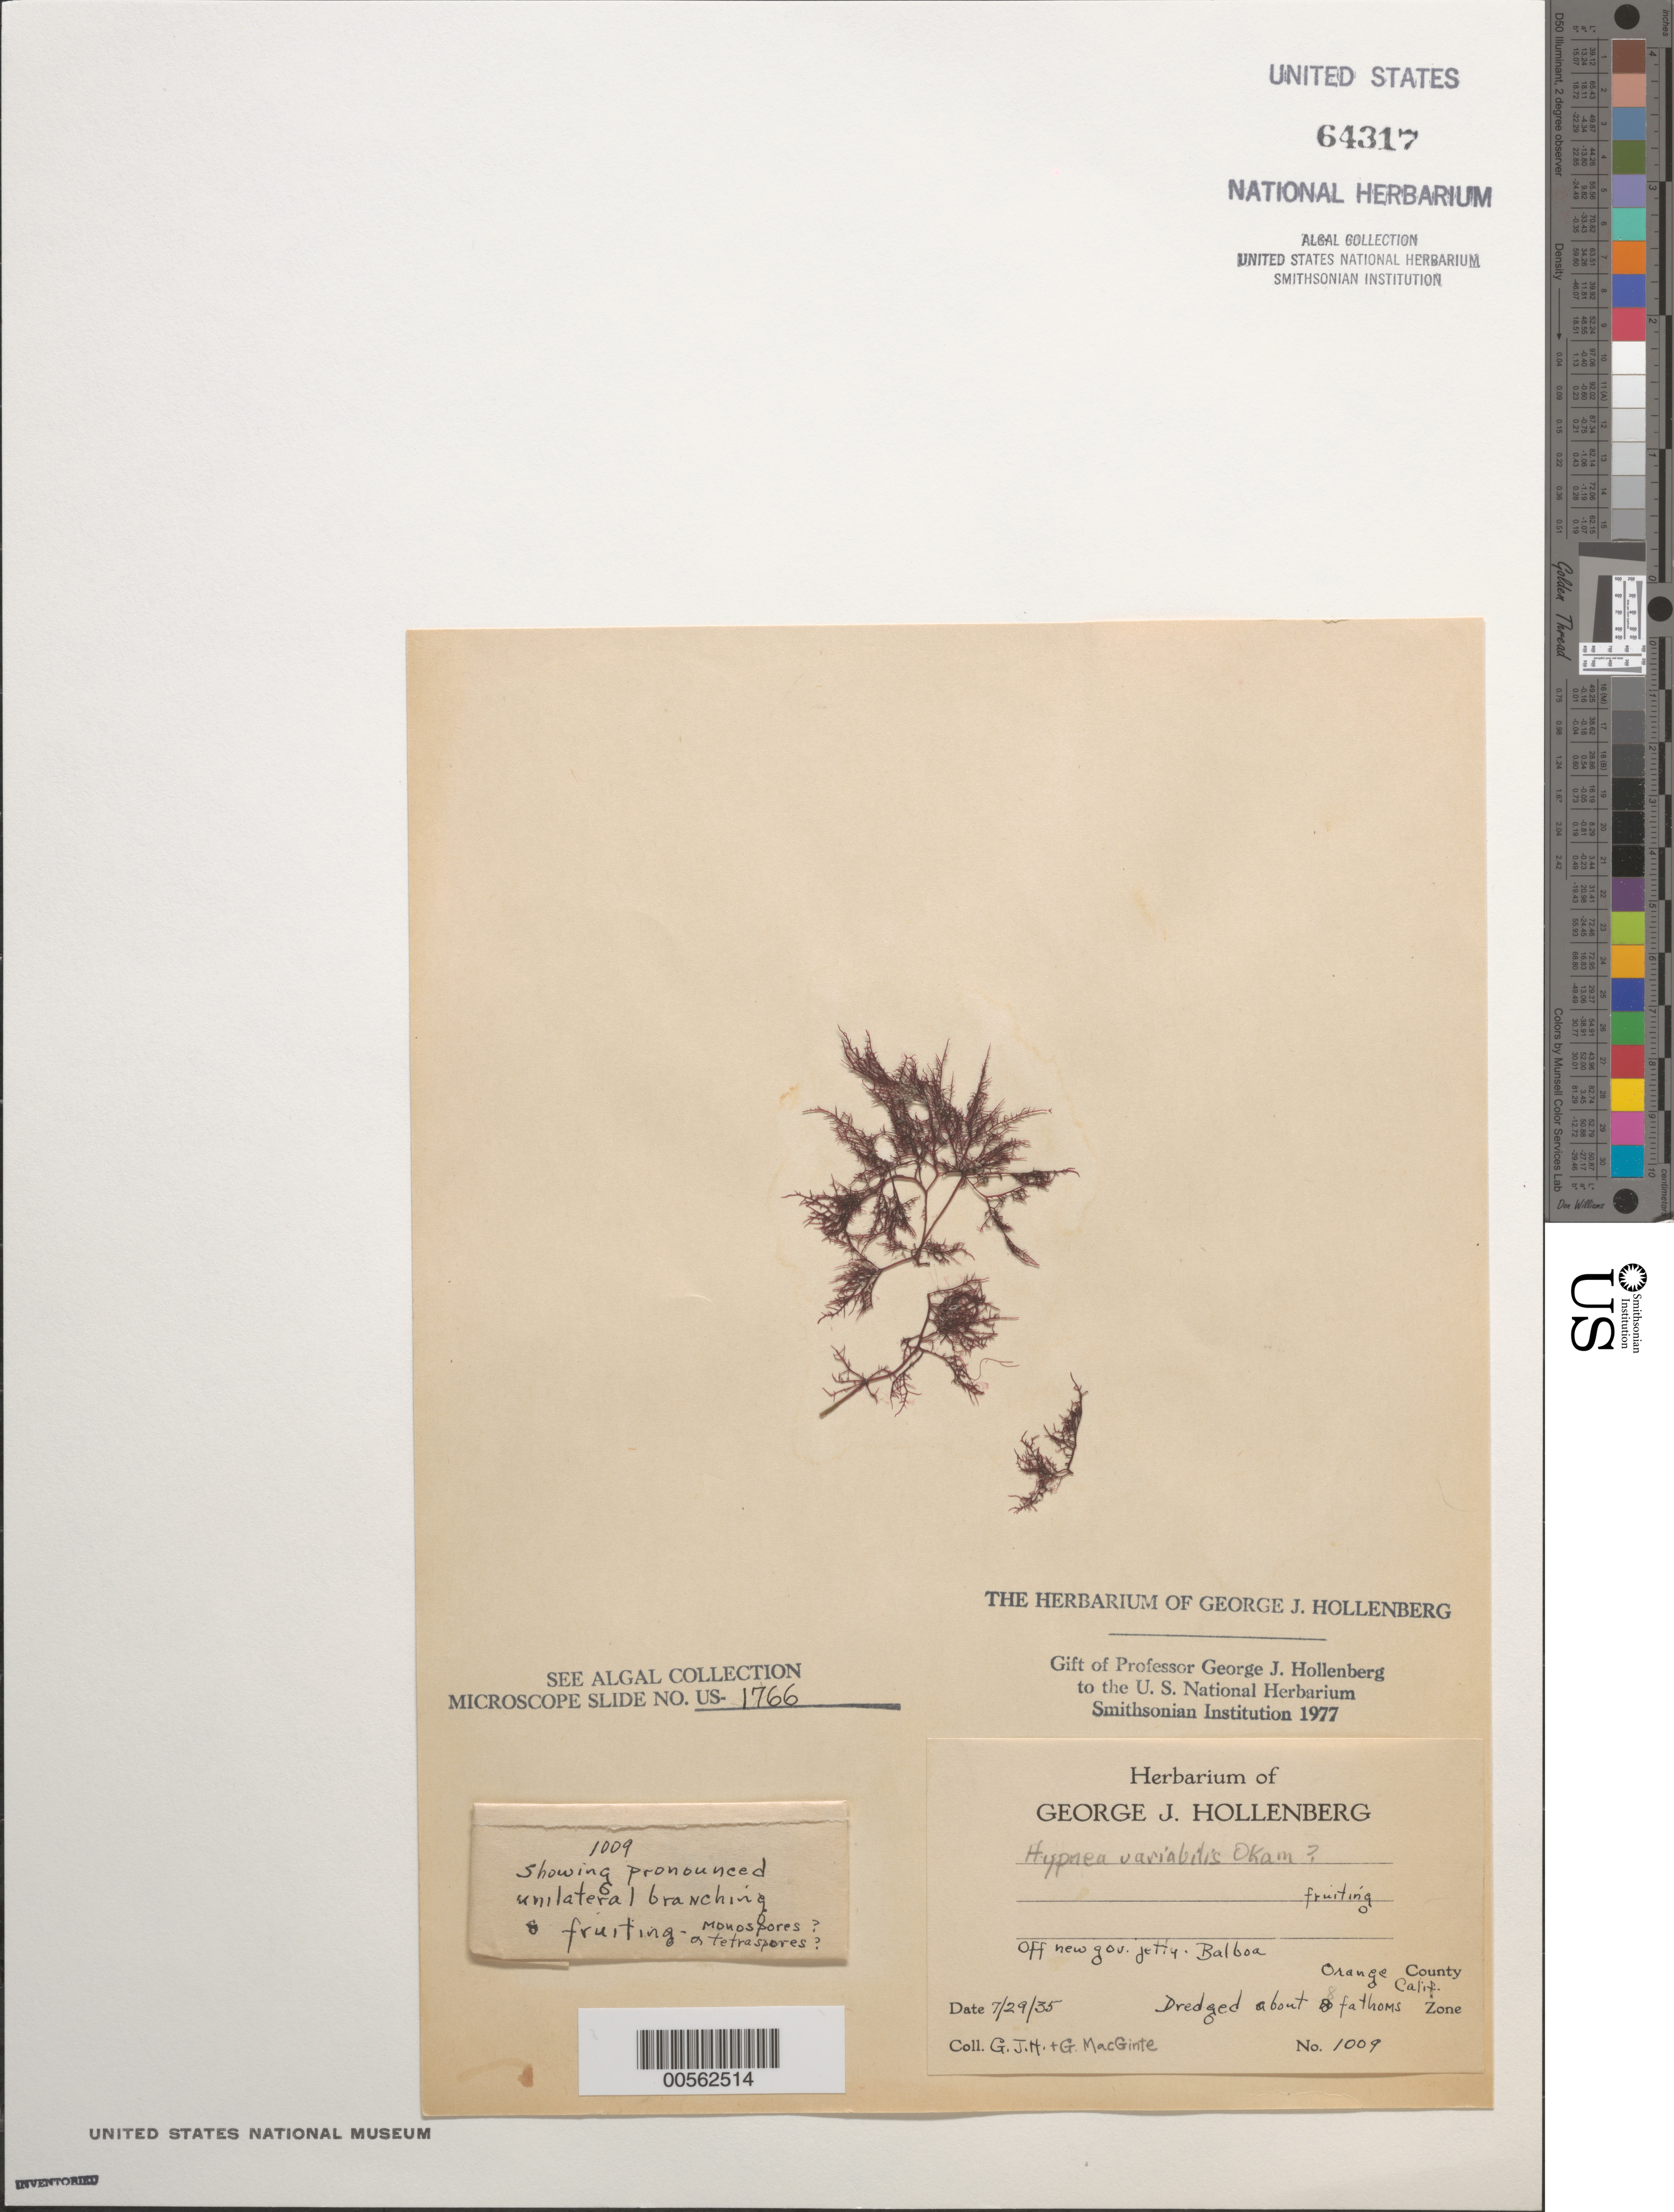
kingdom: Plantae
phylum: Rhodophyta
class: Florideophyceae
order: Gigartinales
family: Cystocloniaceae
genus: Hypnea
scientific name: Hypnea variabilis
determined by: Hollenberg, George J.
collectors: G. Hollenberg & G. Macginte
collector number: GJH 1009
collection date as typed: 29 Jul 1935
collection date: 1935-07-29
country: United States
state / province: California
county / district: Orange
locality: Balboa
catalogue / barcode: US 64317